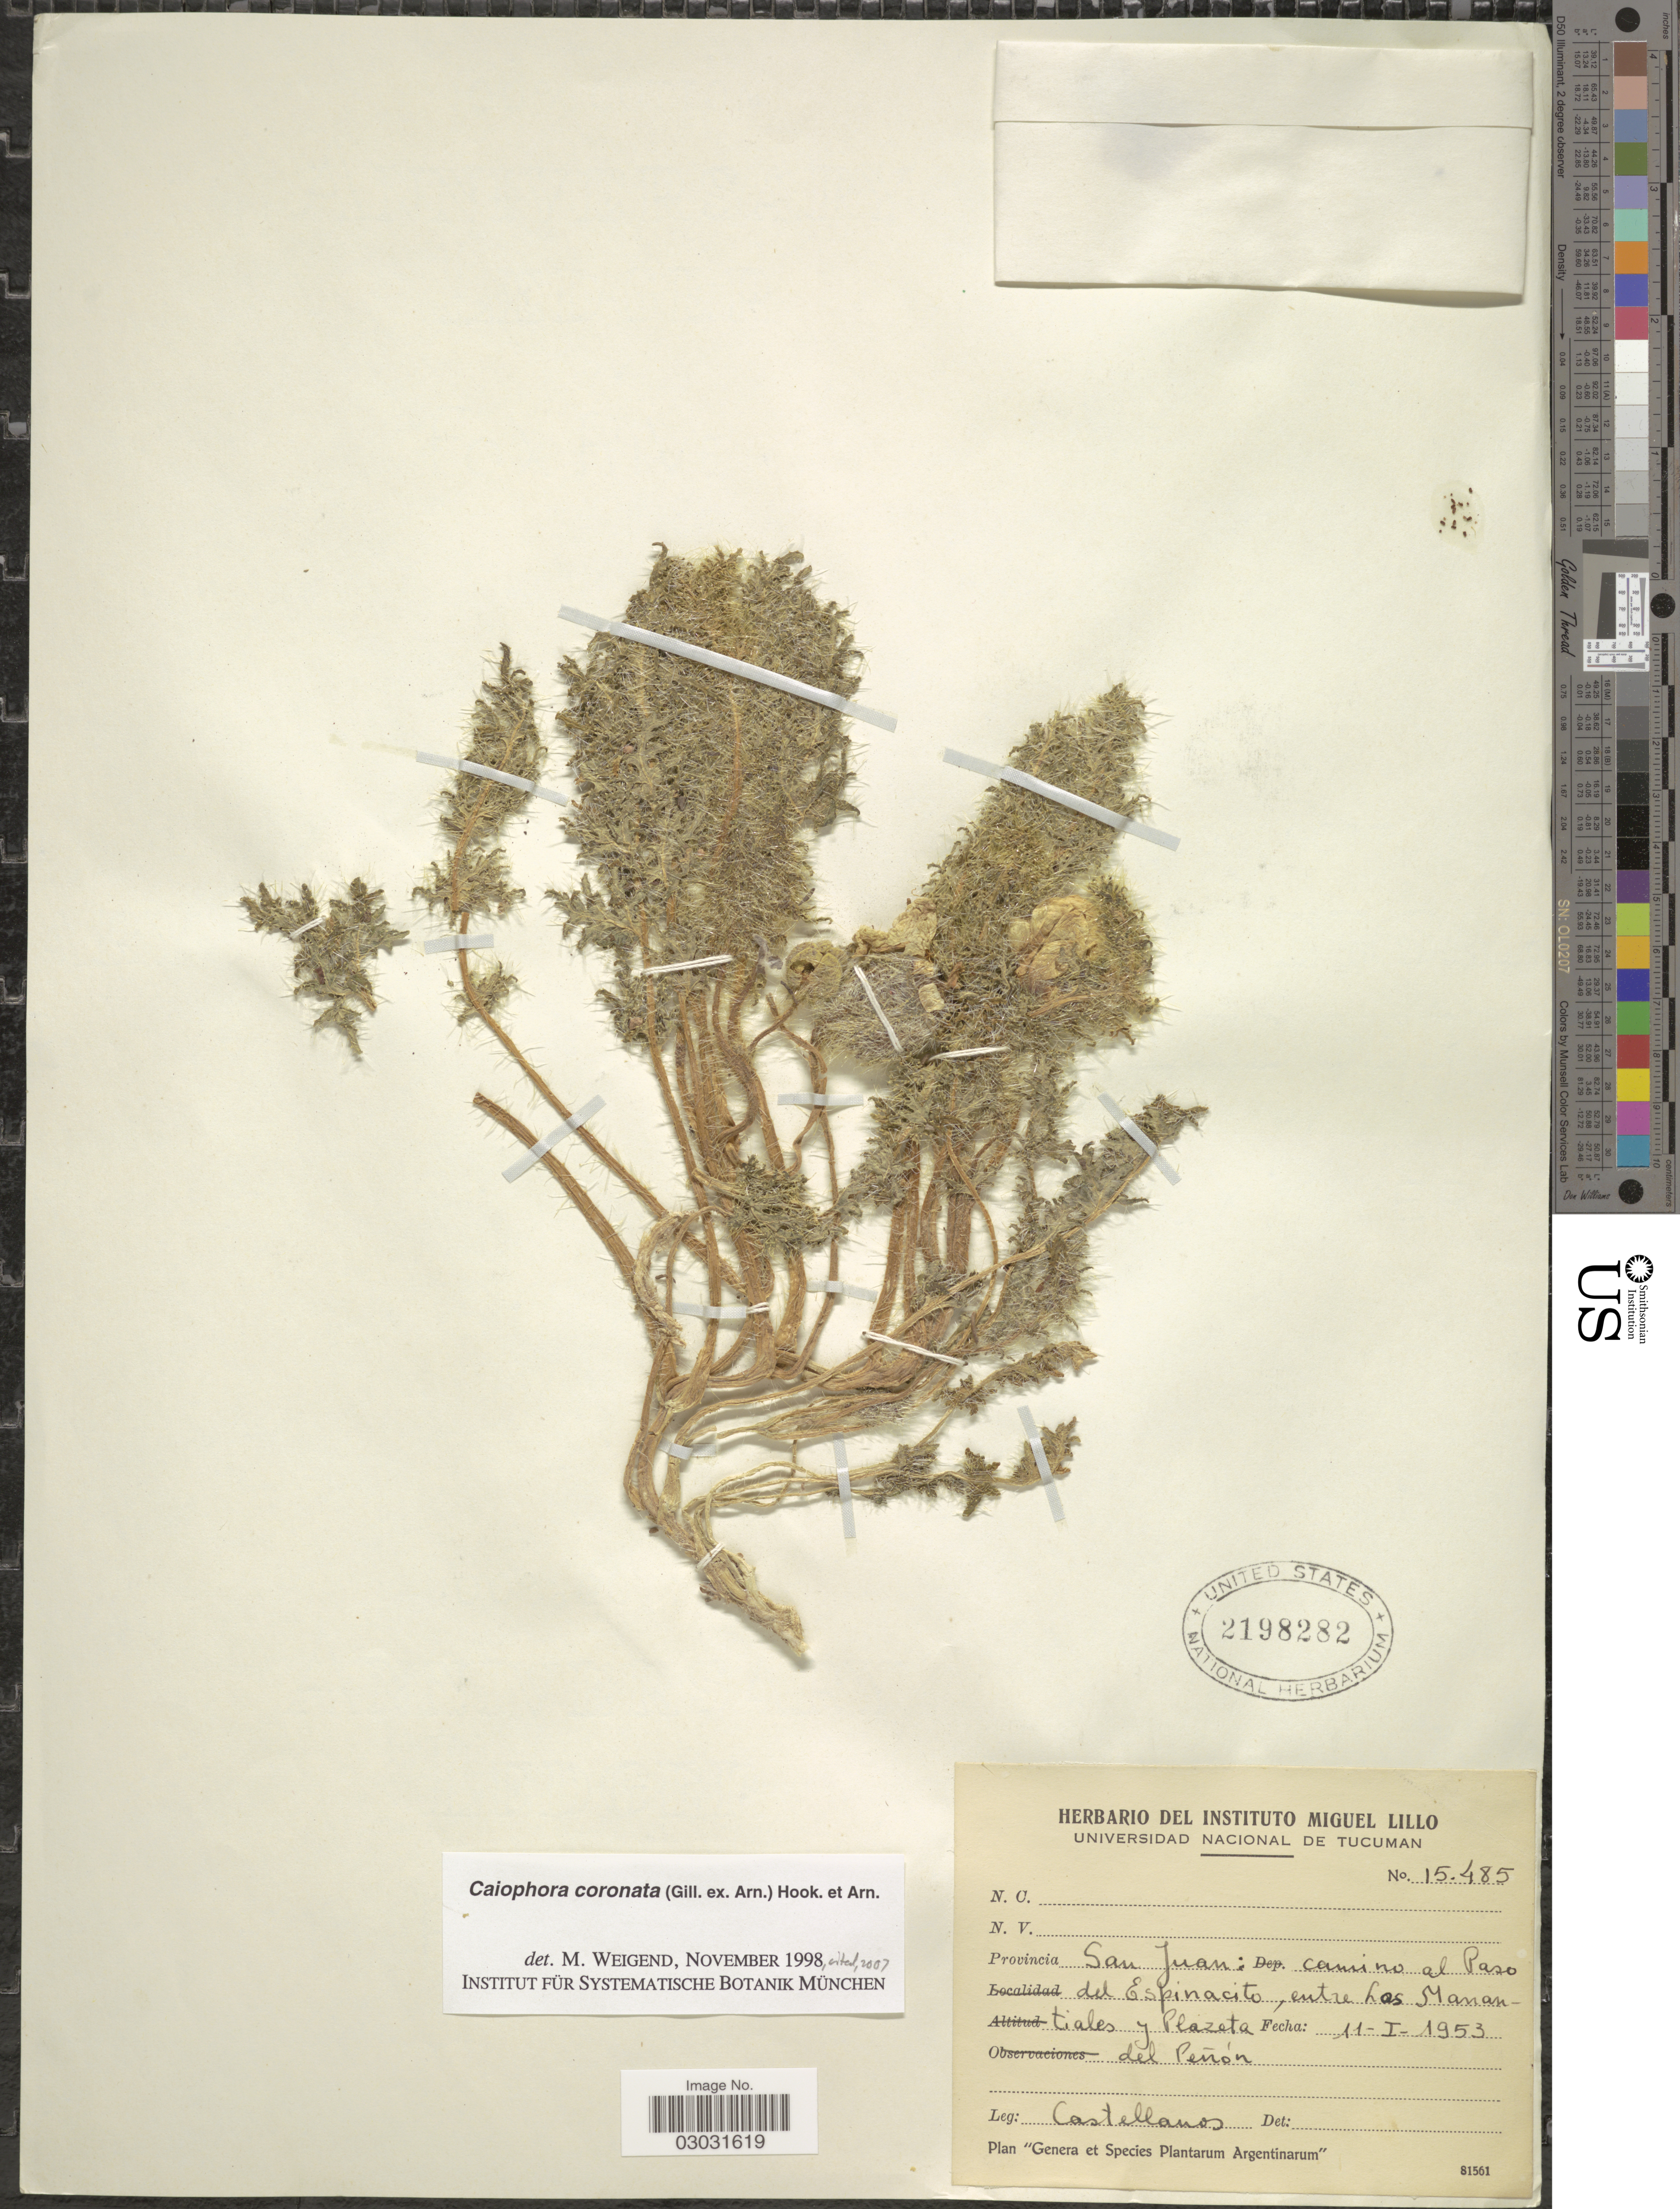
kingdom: Plantae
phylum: Tracheophyta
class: Magnoliopsida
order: Cornales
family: Loasaceae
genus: Caiophora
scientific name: Caiophora coronata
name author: (Gillies ex Arn.) Hook. & Arn.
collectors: -- Castellanos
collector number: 15485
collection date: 1953-01-11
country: Argentina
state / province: San Juan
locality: Camino al Paso del Espinacito, entre Los Manantiales y Plazeta del Peñón.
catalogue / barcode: US 2198282